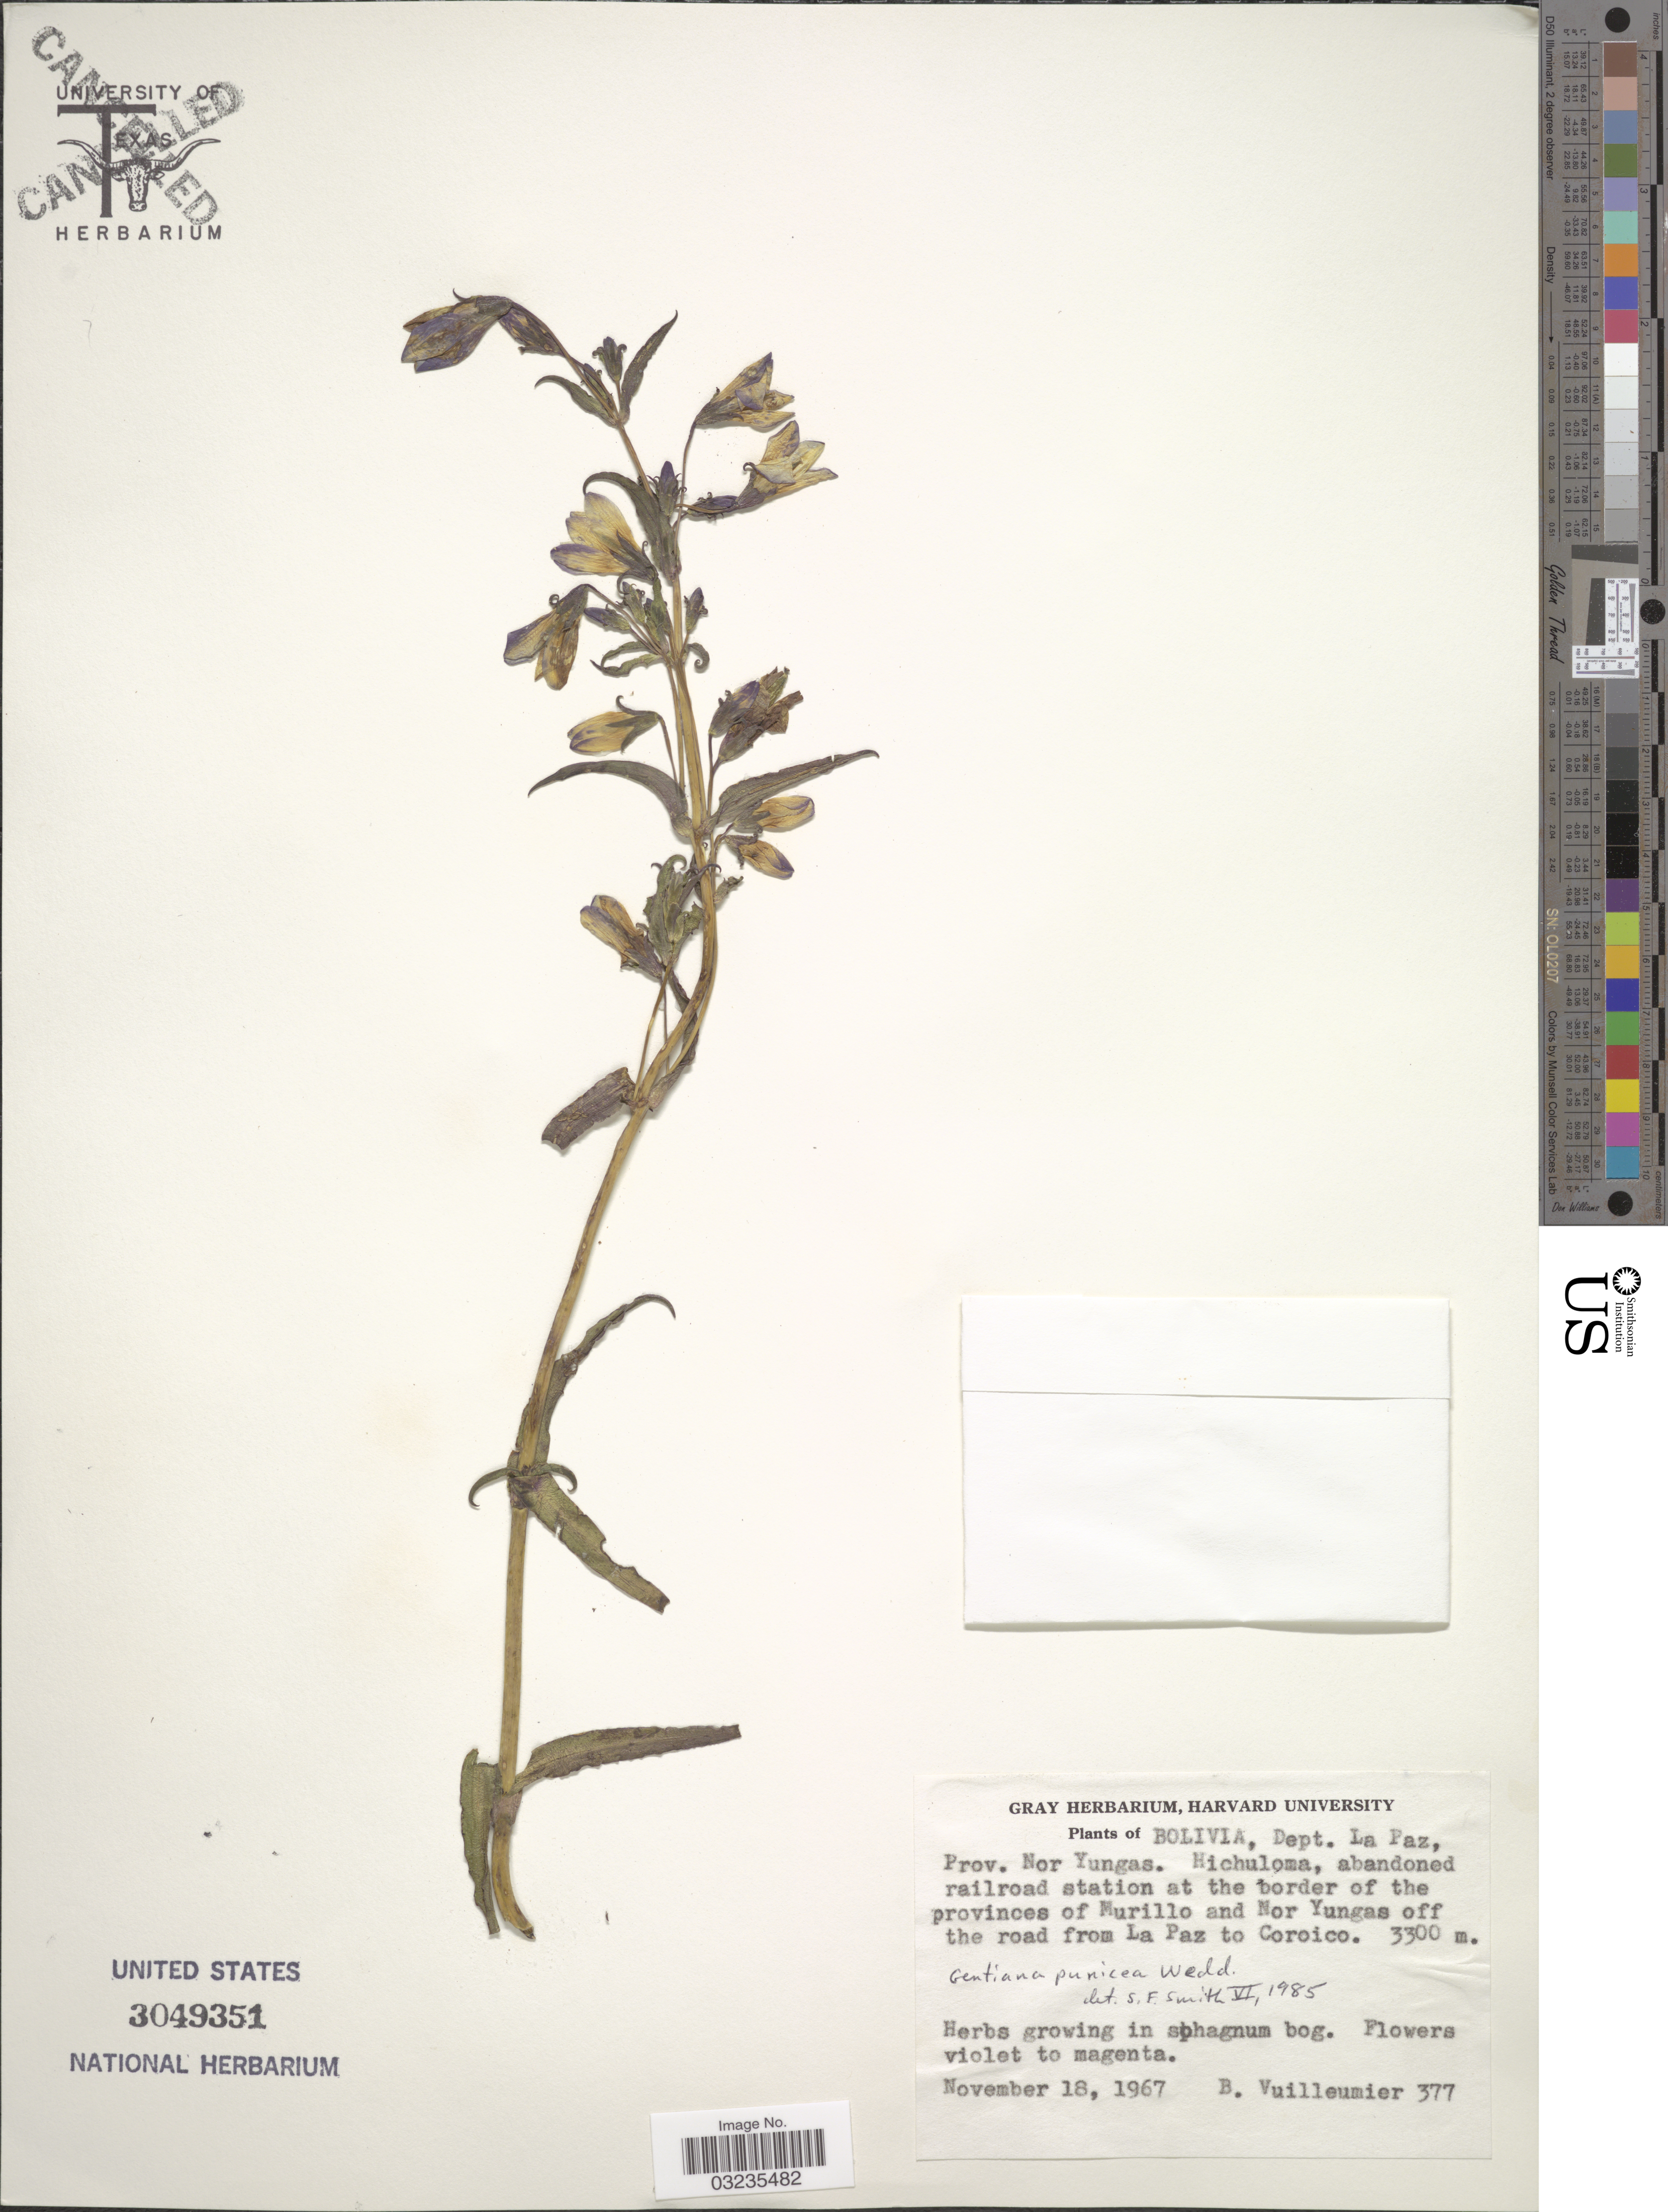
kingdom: Plantae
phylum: Tracheophyta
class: Magnoliopsida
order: Gentianales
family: Gentianaceae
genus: Gentiana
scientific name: Gentiana punicea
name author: Wedd.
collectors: B. Vuilleumier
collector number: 377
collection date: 1967-11-18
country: Bolivia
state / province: La Paz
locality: Dept. La Paz. Prov. Nor Yungas. Hichuloma, abandoned railroad station at the border of the provinces of Murillo and Nor Yungas off the road from La Paz to Coroico.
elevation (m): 3300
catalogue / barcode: US 3049351